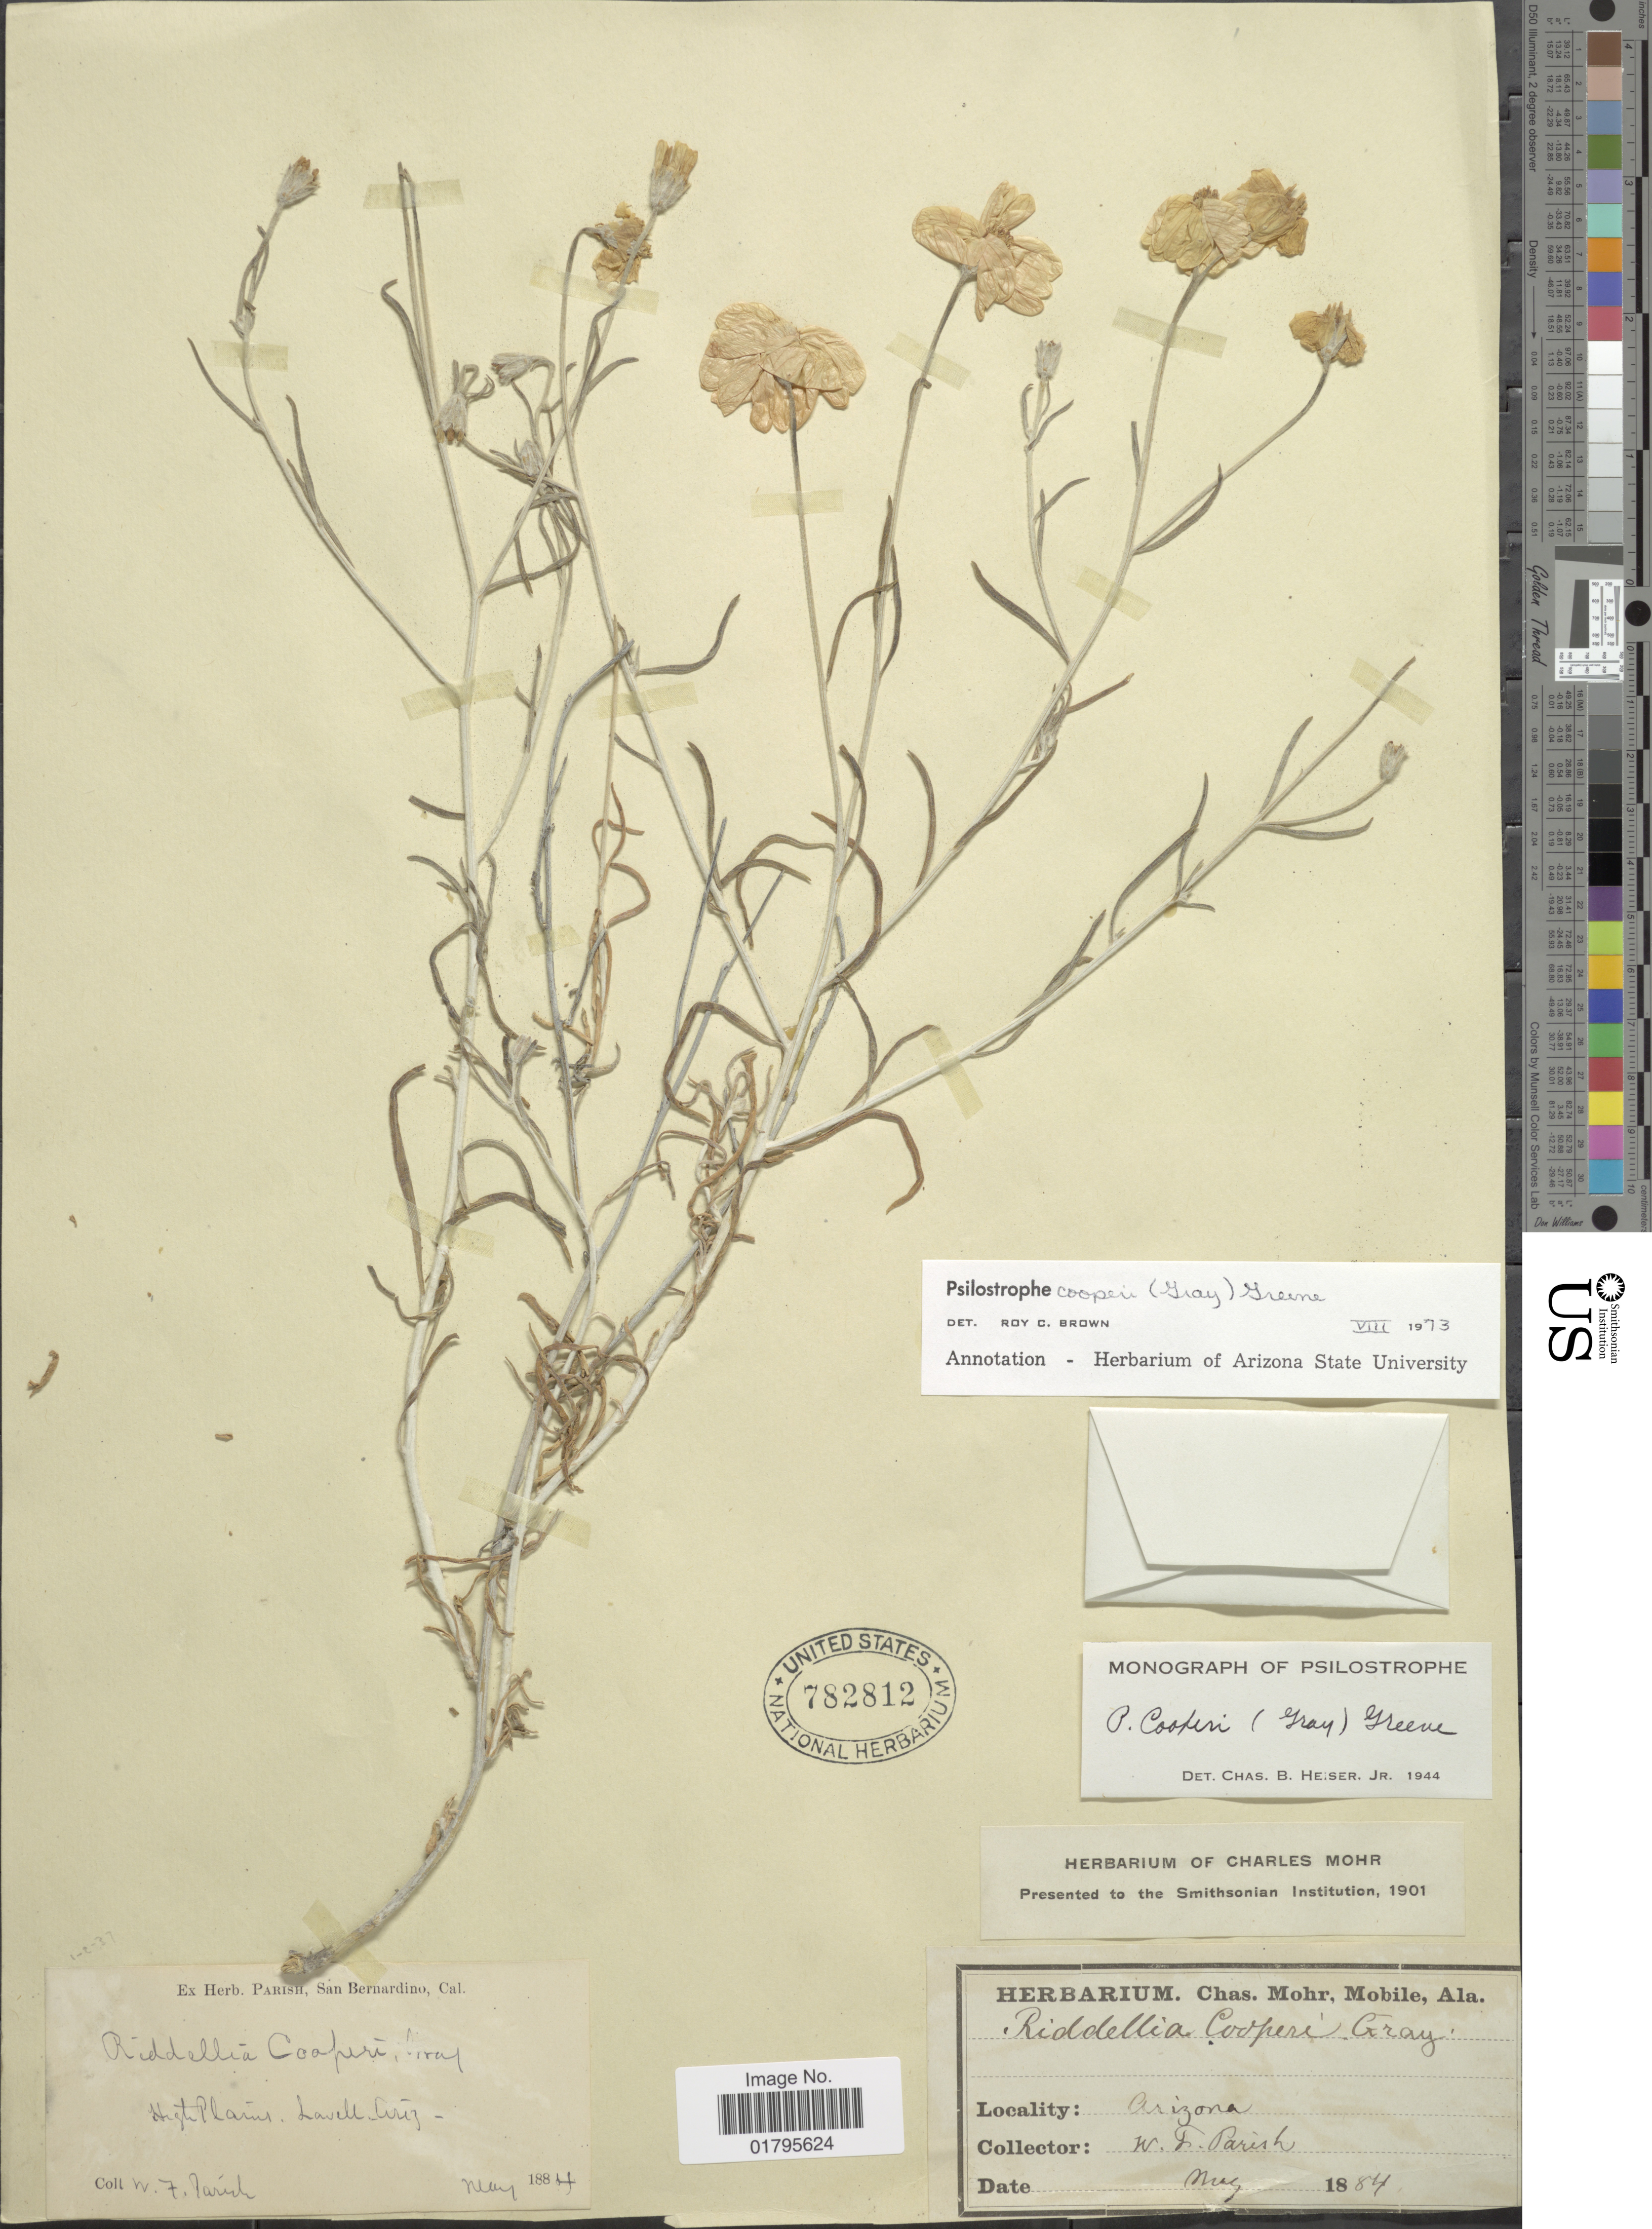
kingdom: Plantae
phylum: Tracheophyta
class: Magnoliopsida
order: Asterales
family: Asteraceae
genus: Psilostrophe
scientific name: Psilostrophe cooperi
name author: (A. Gray) Greene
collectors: W. F. Parish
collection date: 1884-08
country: United States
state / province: Arizona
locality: High Plains, Lowell Ariz.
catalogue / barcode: US 782812